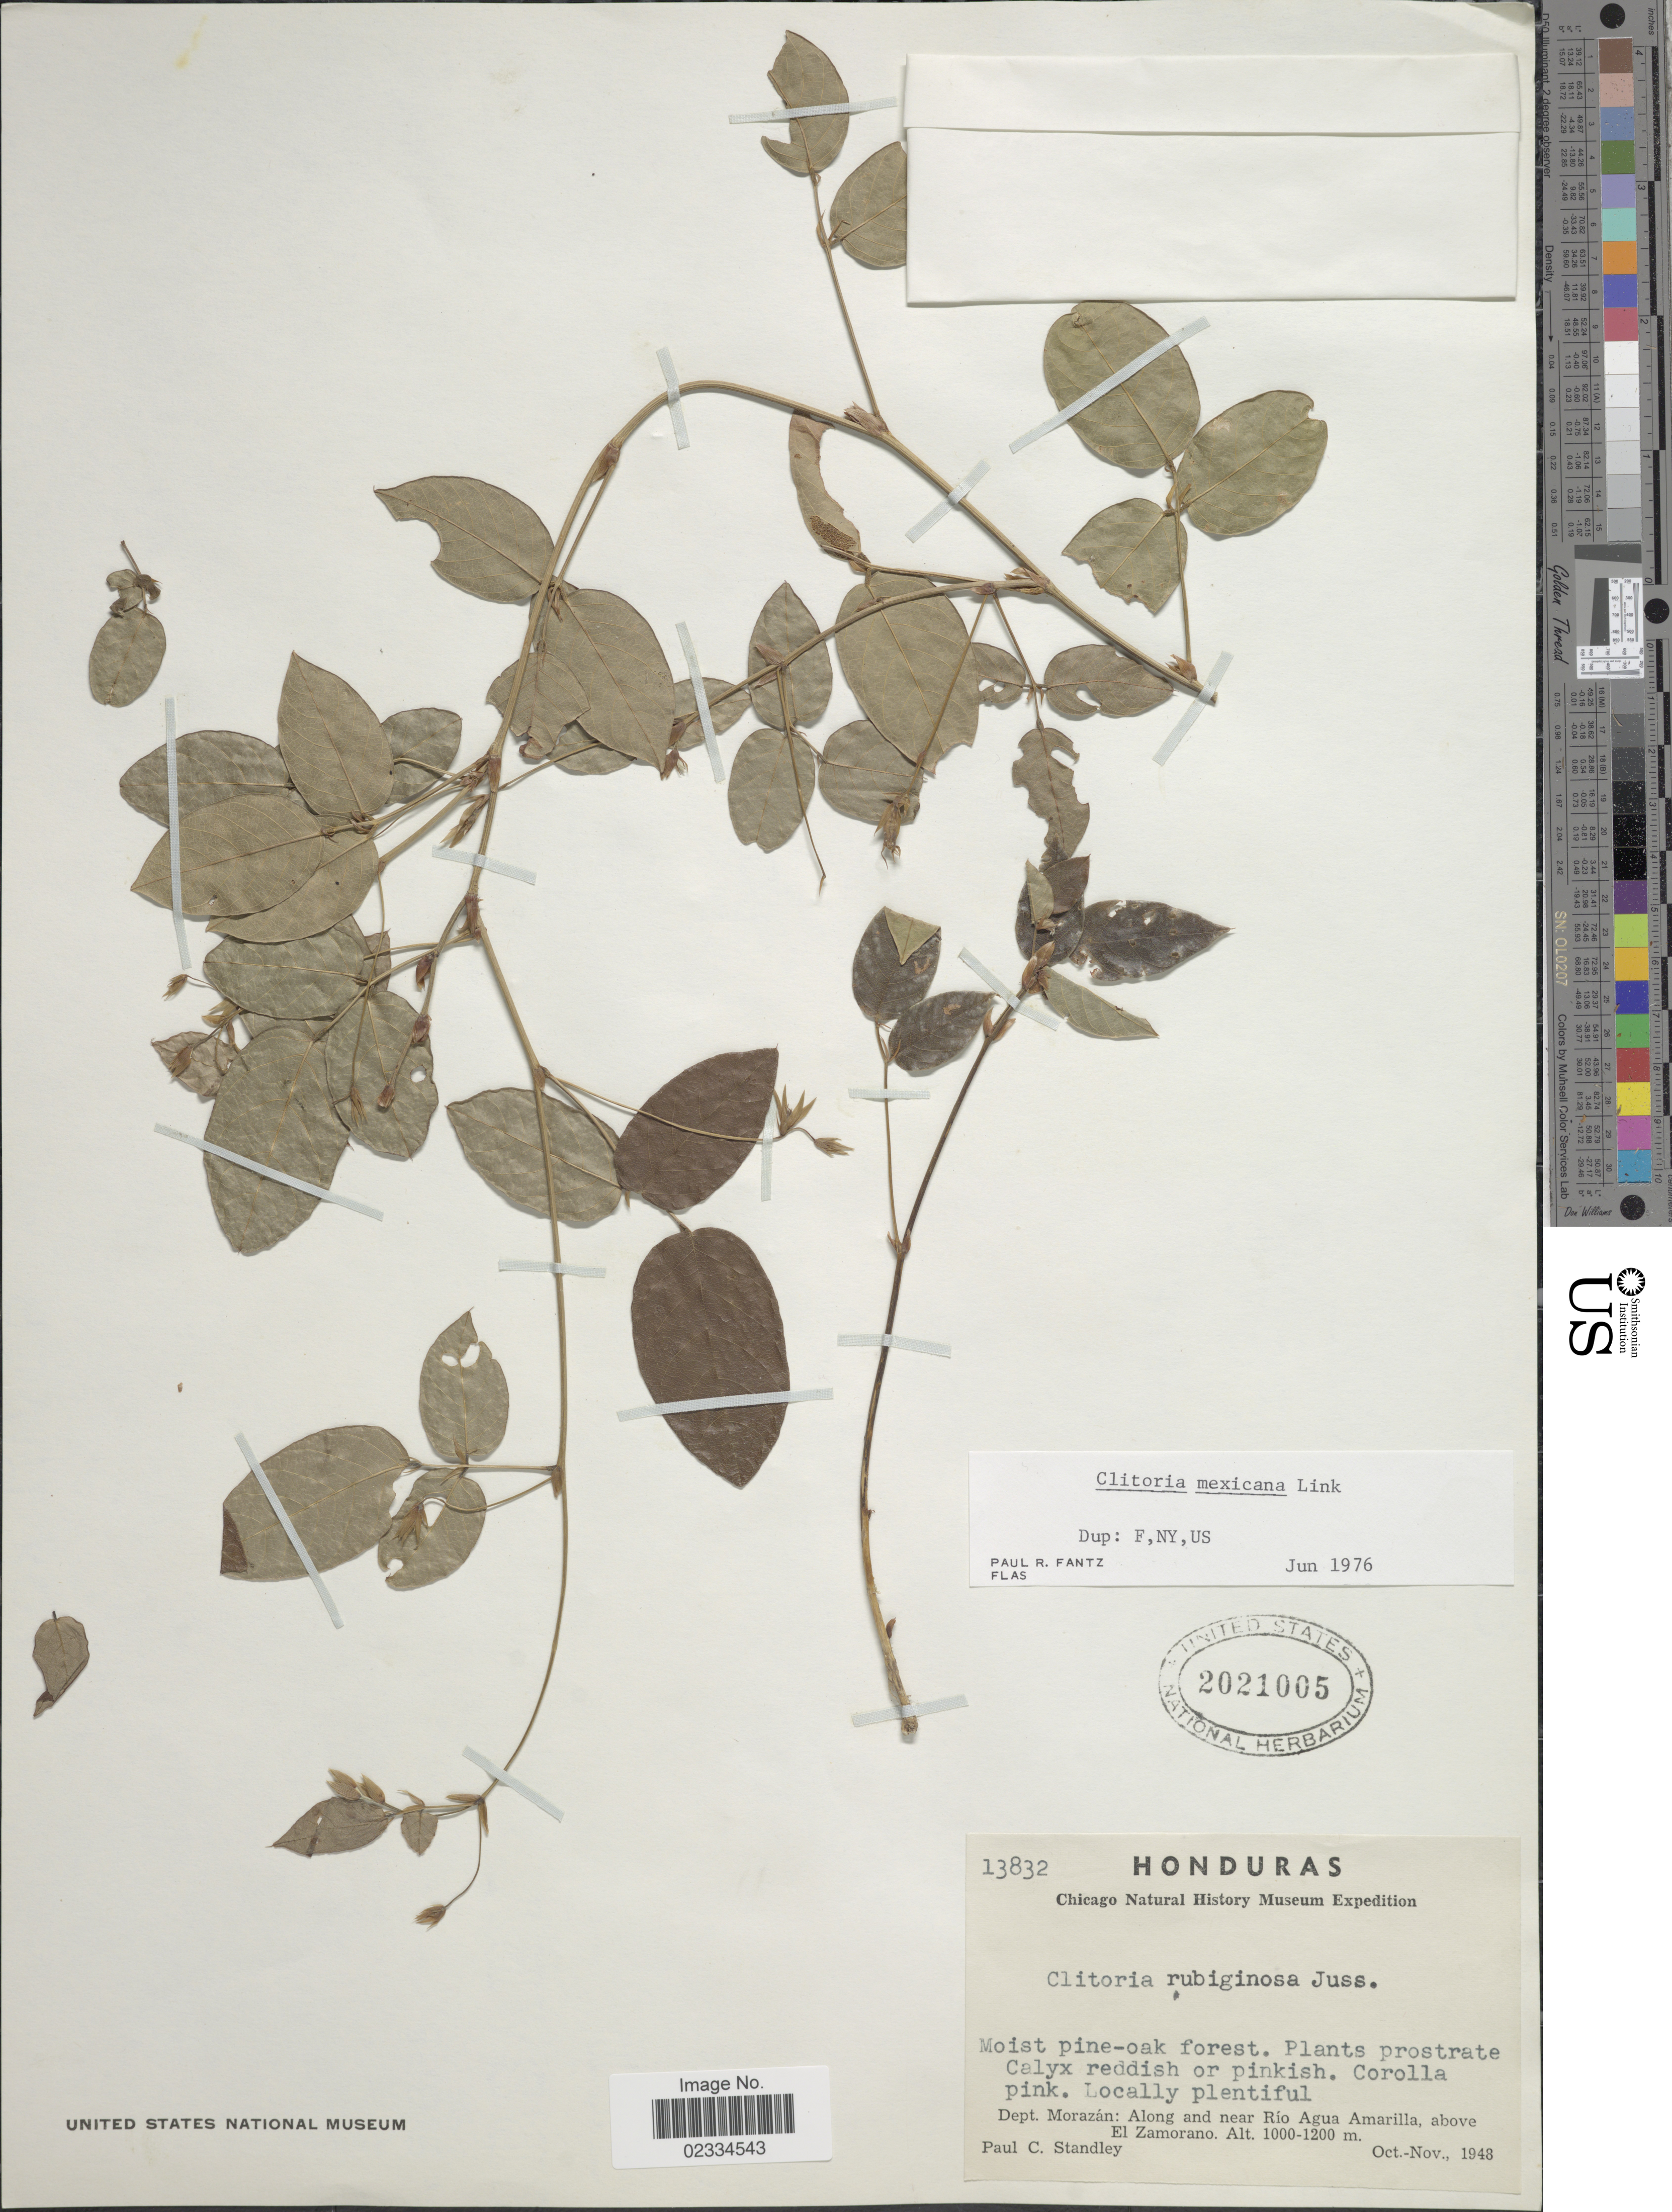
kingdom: Plantae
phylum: Tracheophyta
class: Magnoliopsida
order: Fabales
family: Fabaceae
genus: Clitoria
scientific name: Clitoria mexicana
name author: Link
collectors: P. C. Standley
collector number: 13832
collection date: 1948-10/1948-11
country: Honduras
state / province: Fco. Morazán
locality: Along and near Rio Agua Amarilla, above El Zamorano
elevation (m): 1000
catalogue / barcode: US 2021005